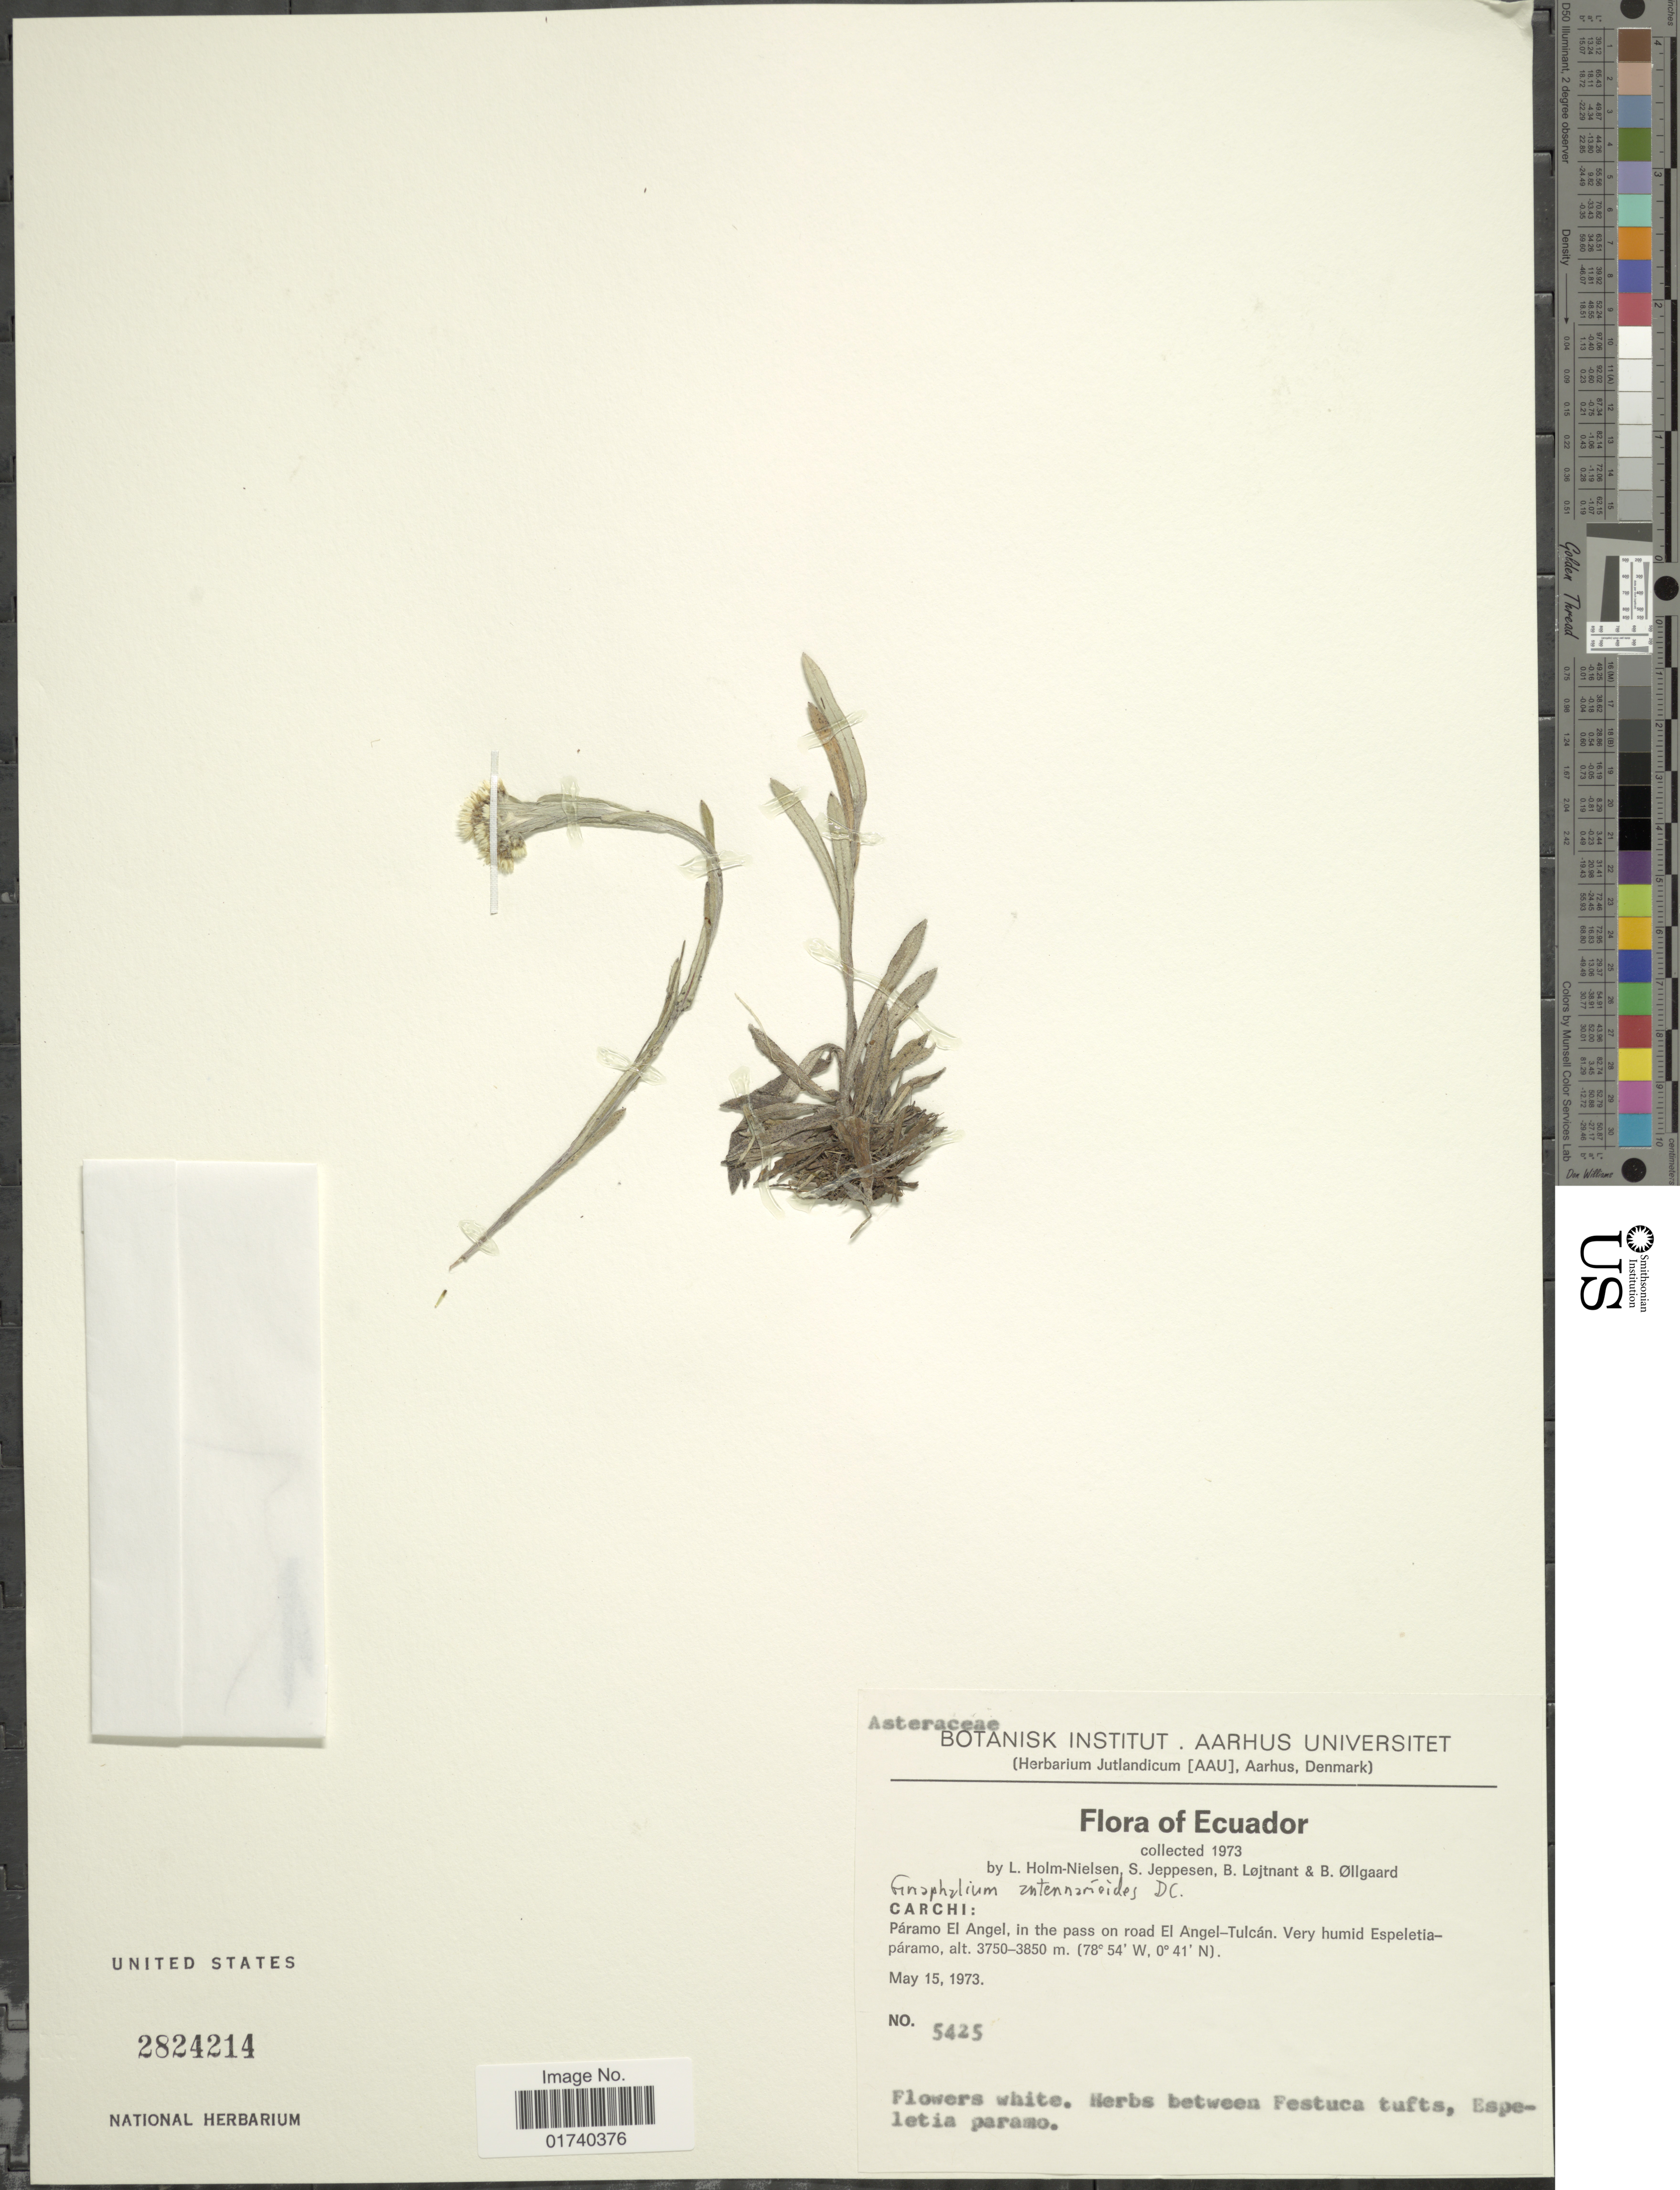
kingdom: Plantae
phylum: Tracheophyta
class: Magnoliopsida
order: Asterales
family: Asteraceae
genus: Chryselium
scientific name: Chryselium gnaphalioides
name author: (Kunth) Urtubey & S.E. Freire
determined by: Nesom, Guy L.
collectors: L. B. Holm-Nielsen, S. Jeppesen, B. Löjtnant & B. Øllgaard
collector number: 5425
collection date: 1973-05-15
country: Ecuador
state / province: Carchi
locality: Paramo El Angel, in the pass in road El Angel - Tulcan, Very humid Espeletia - paramo.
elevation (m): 3750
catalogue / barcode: US 2524214